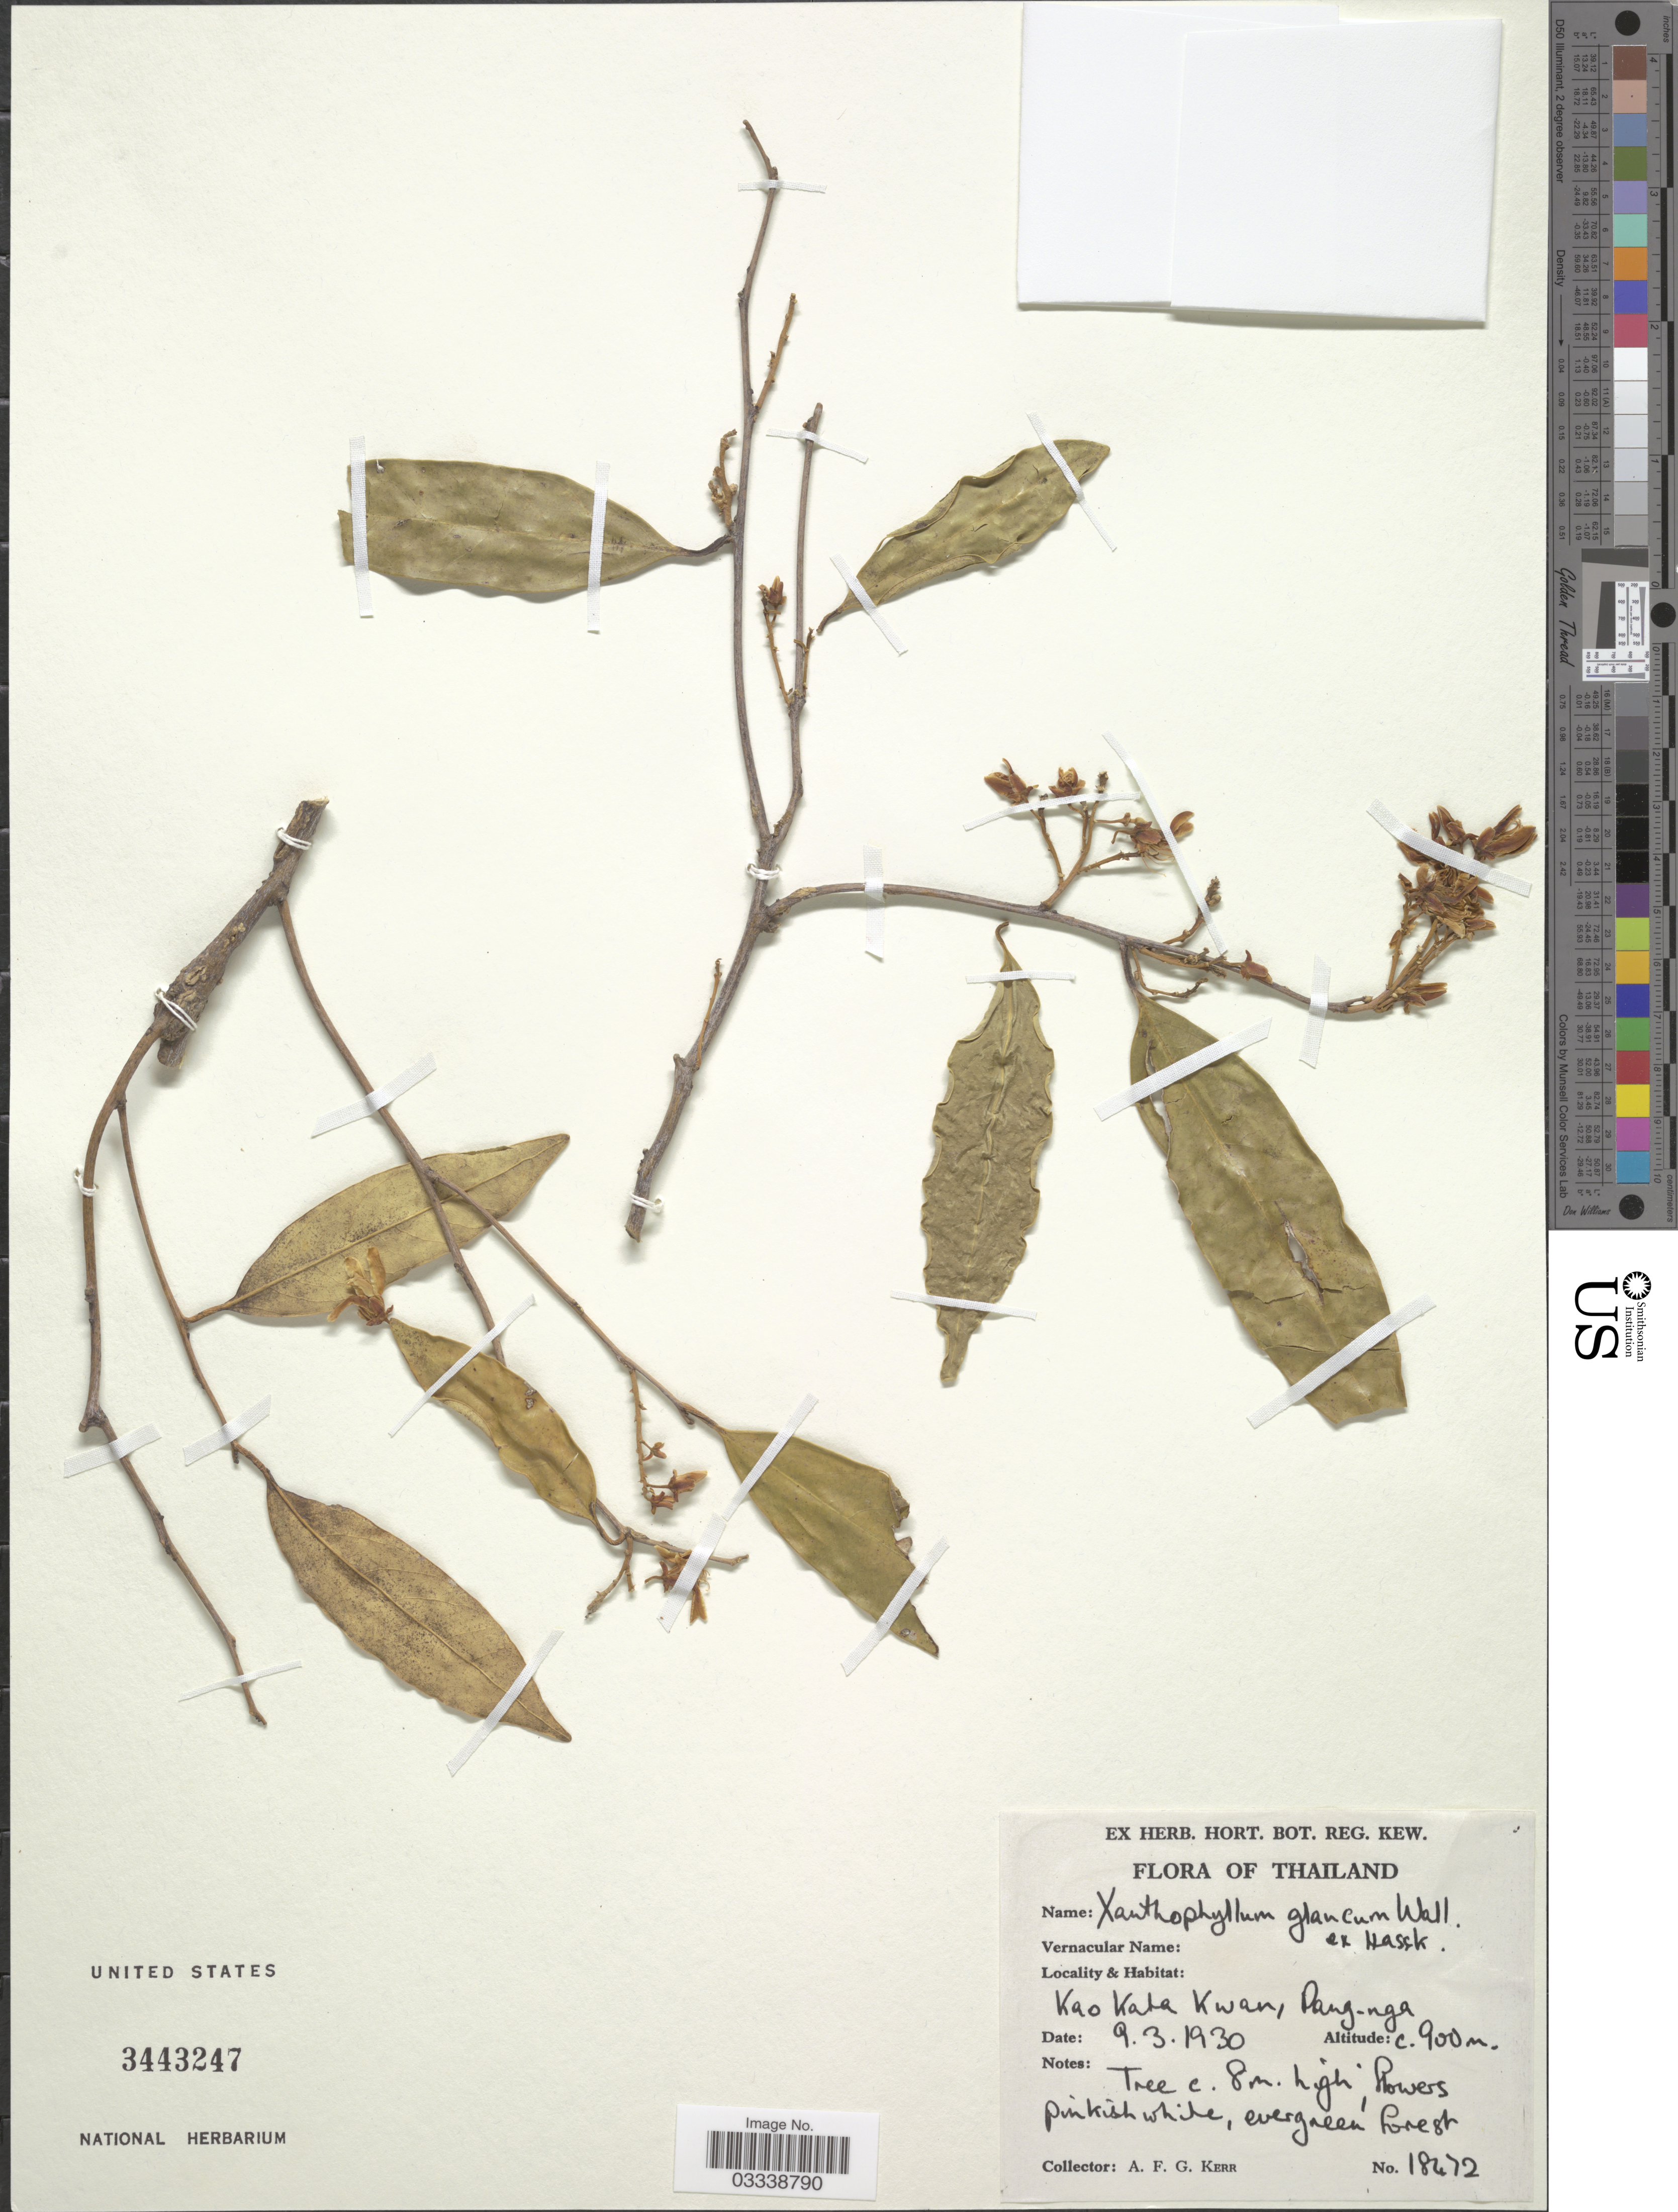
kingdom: Plantae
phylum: Tracheophyta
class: Magnoliopsida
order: Fabales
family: Polygalaceae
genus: Xanthophyllum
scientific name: Xanthophyllum glaucum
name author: Wall. ex Hassk.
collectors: A. F. G. Kerr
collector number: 18472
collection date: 1930-03-09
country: Thailand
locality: Kao Kata Kwan, Pang-nga.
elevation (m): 900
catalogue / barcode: US 3443247